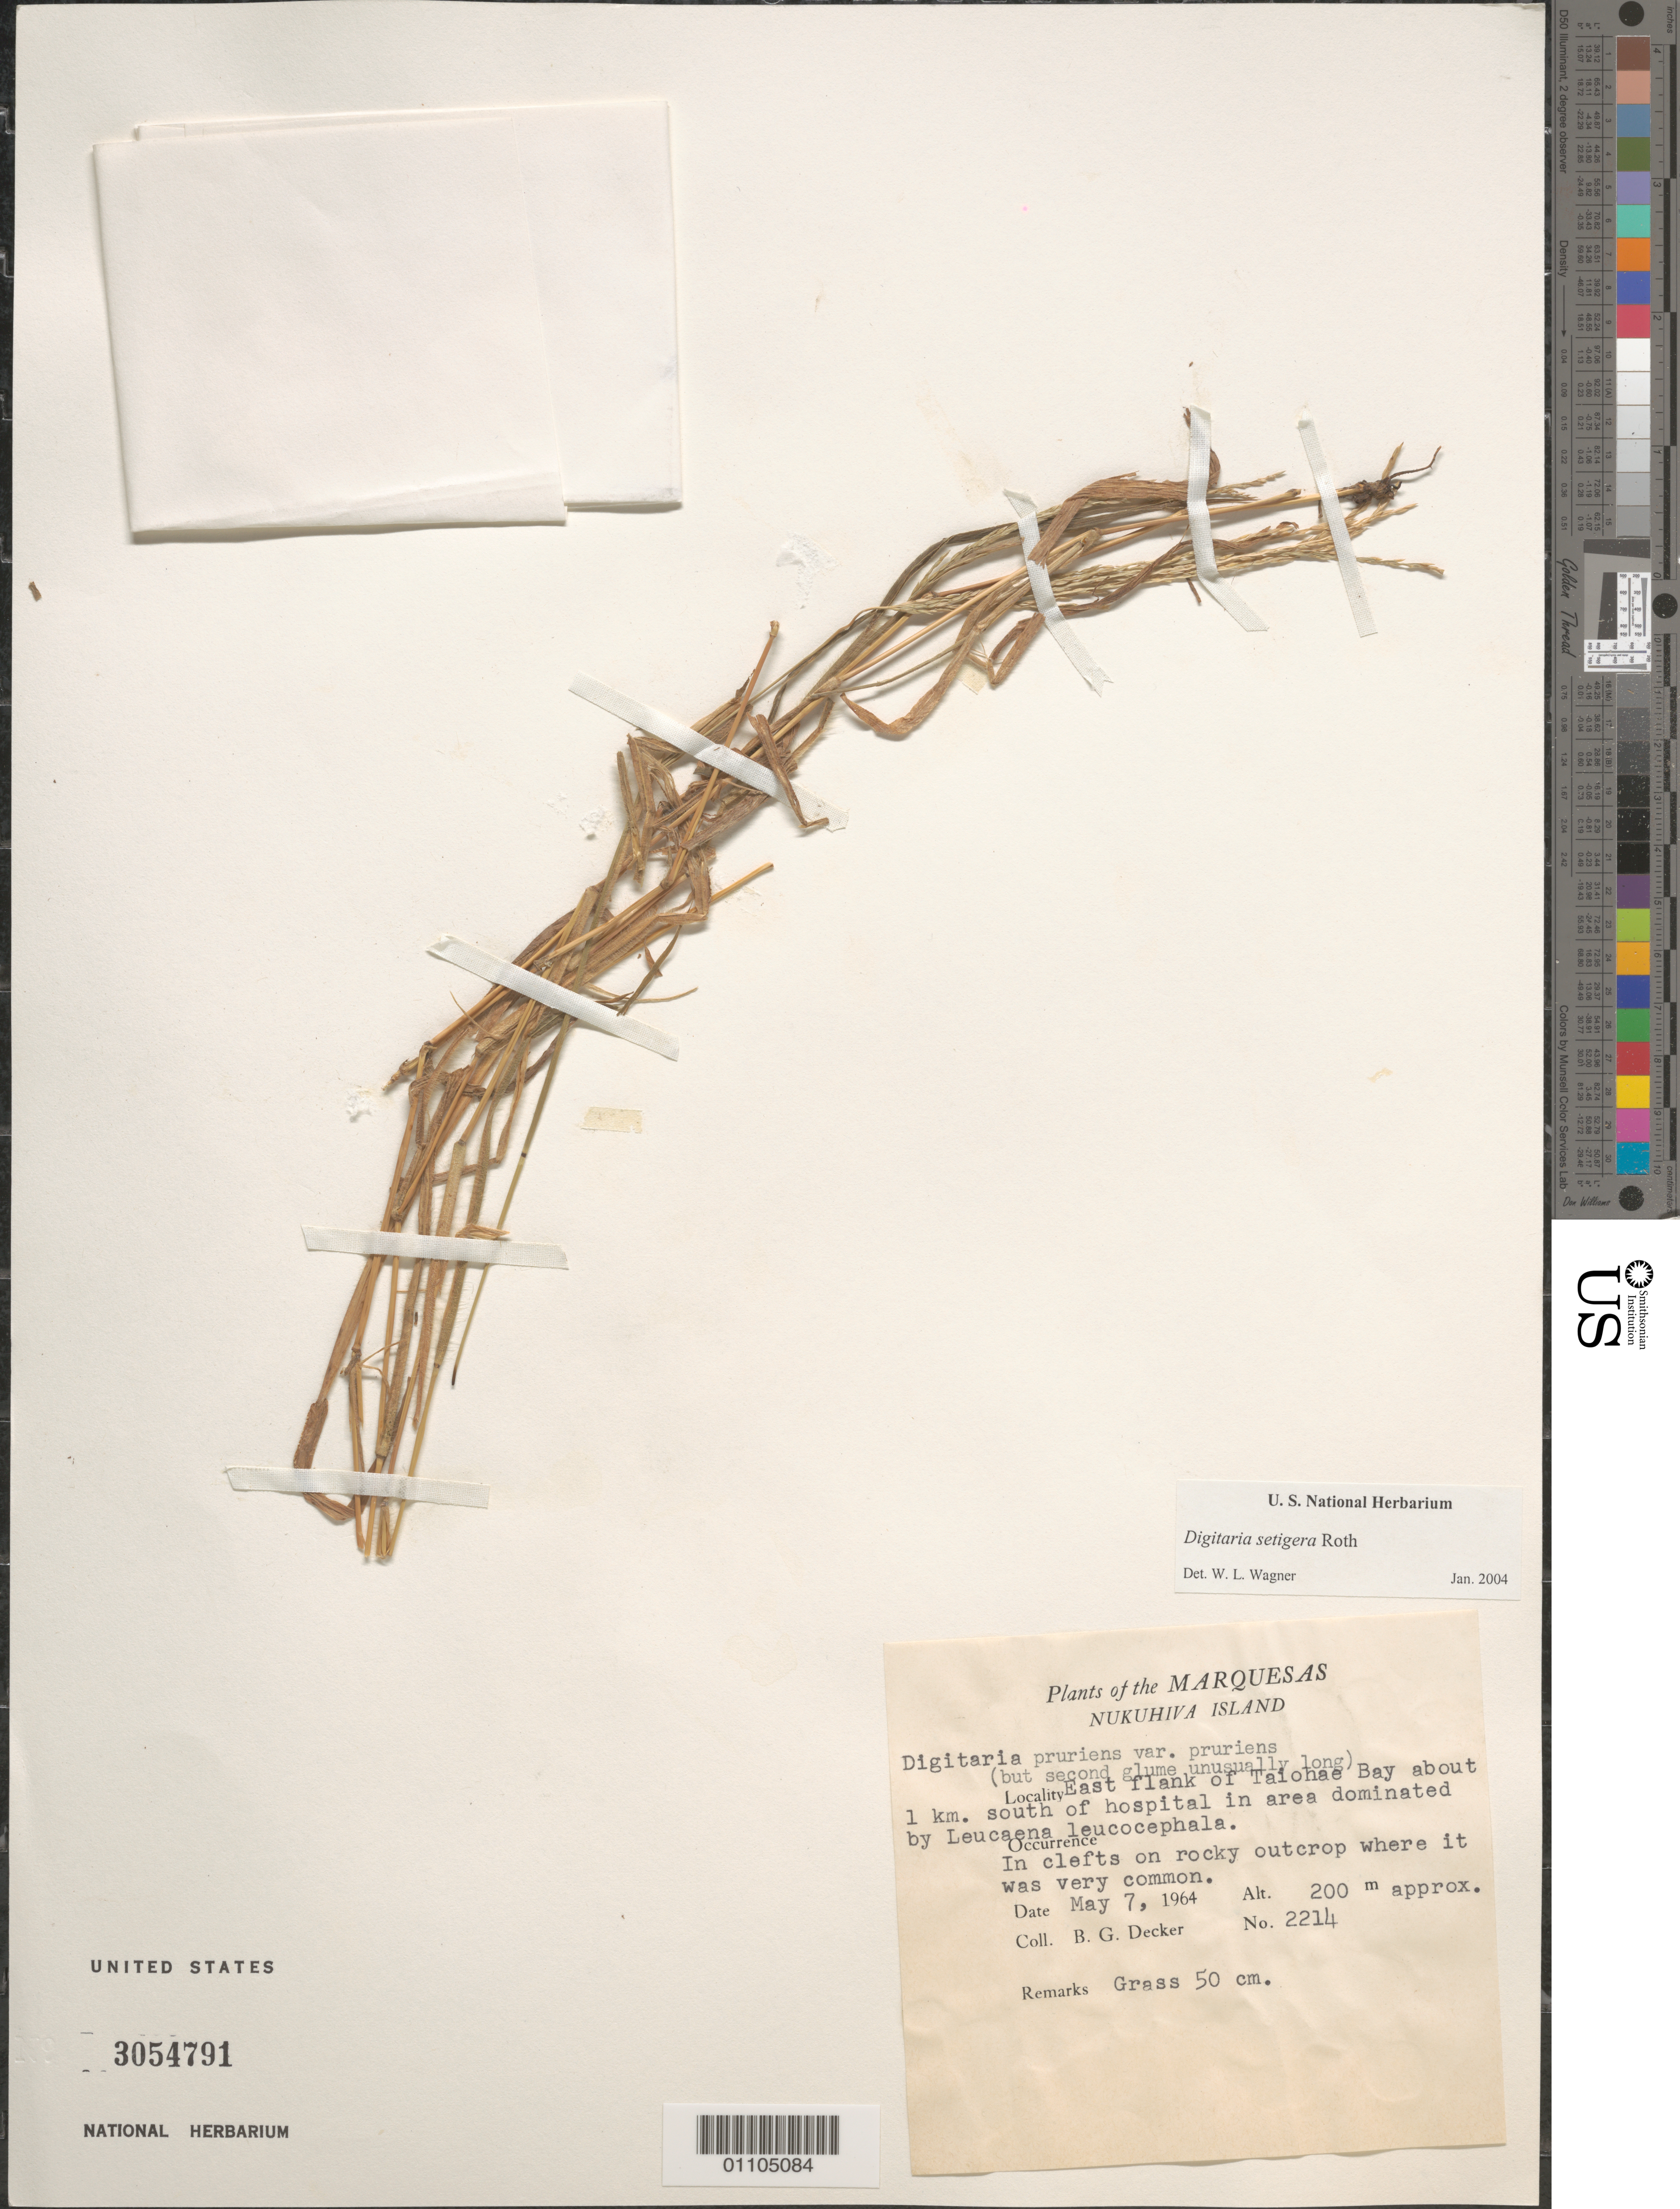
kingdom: Plantae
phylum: Tracheophyta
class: Liliopsida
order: Poales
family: Poaceae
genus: Digitaria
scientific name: Digitaria setigera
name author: Roth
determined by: Wagner, W. L., (BOT), Smithsonian Institution - National Museum of Natural History (UNITED STATES)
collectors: B. G. Decker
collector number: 2214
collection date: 1964-05-07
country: French Polynesia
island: Nuku Hiva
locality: Taiohae Bay, E flank, about 1 km S of hospital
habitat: In clefts on rocky outcrop, area dominated by Leucaena leucocephala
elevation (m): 200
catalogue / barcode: US 3054791